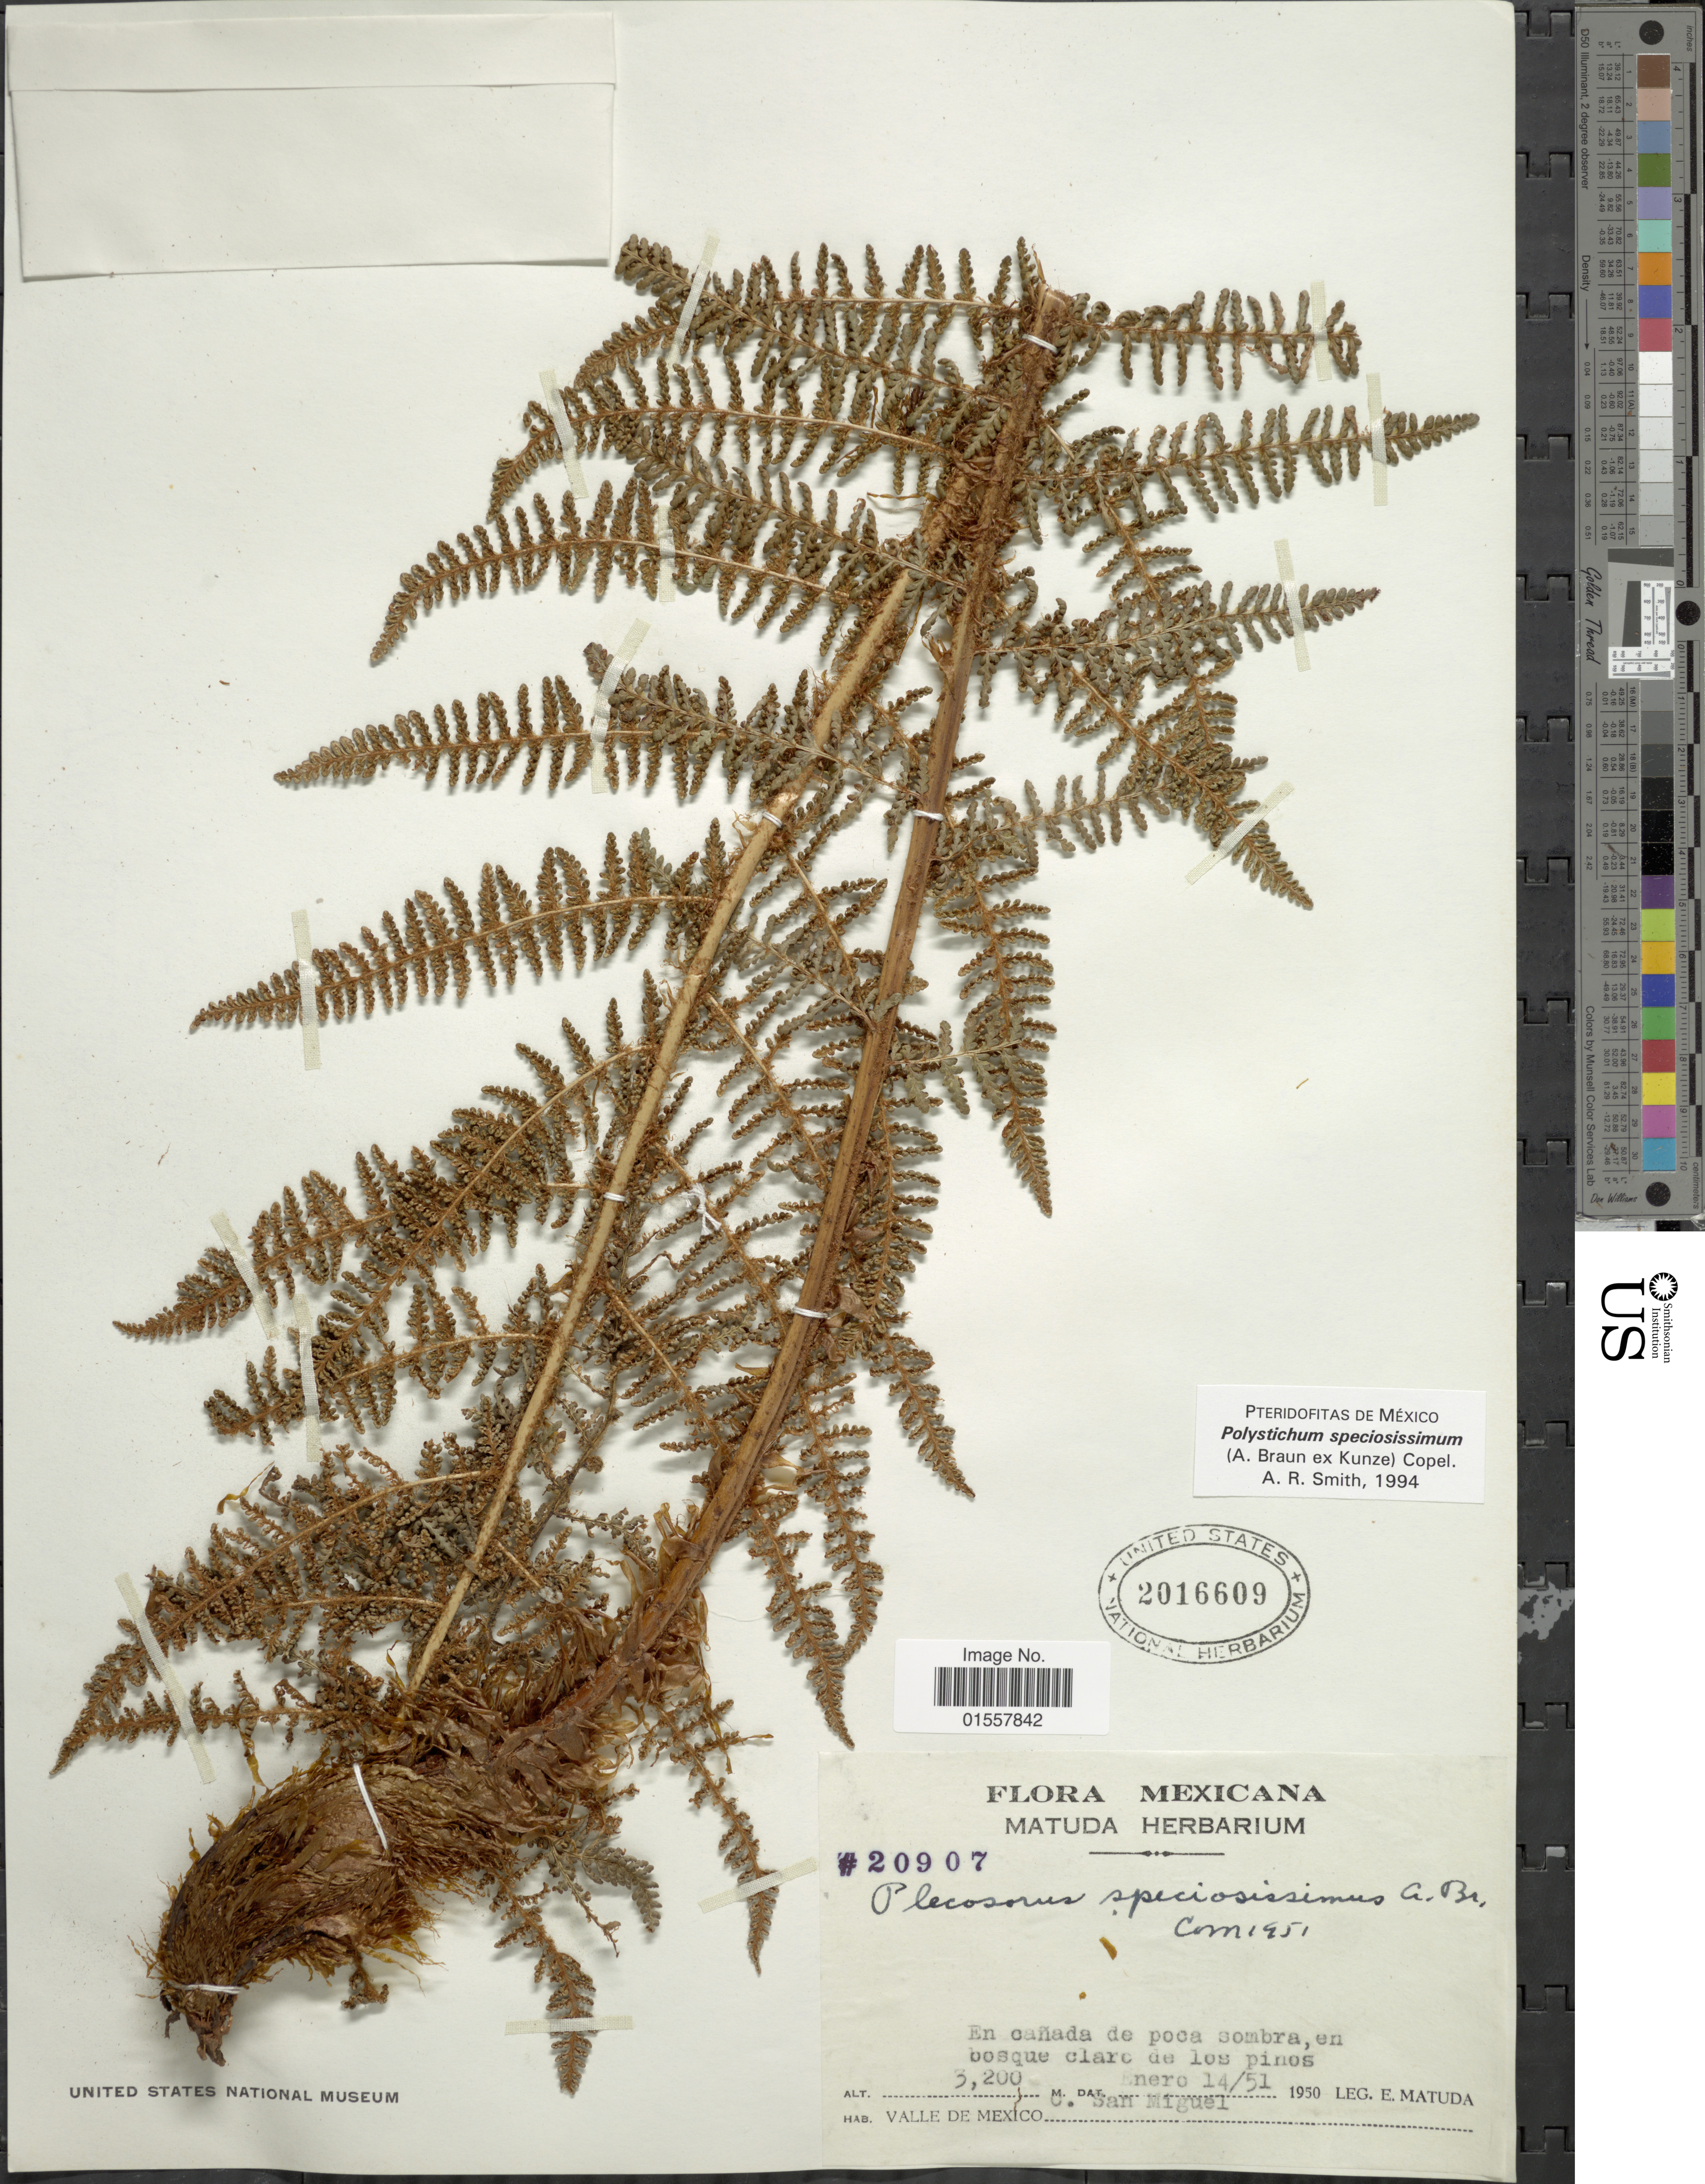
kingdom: Plantae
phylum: Tracheophyta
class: Polypodiopsida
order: Polypodiales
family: Dryopteridaceae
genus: Polystichum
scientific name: Polystichum speciosissimum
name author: (A. Braun ex Kunze) Copel.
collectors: E. Matuda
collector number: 20907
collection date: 1951-01-14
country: Mexico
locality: Mexicana, Valle de Mexico, C. San Miguel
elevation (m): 3200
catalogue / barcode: US 2016609